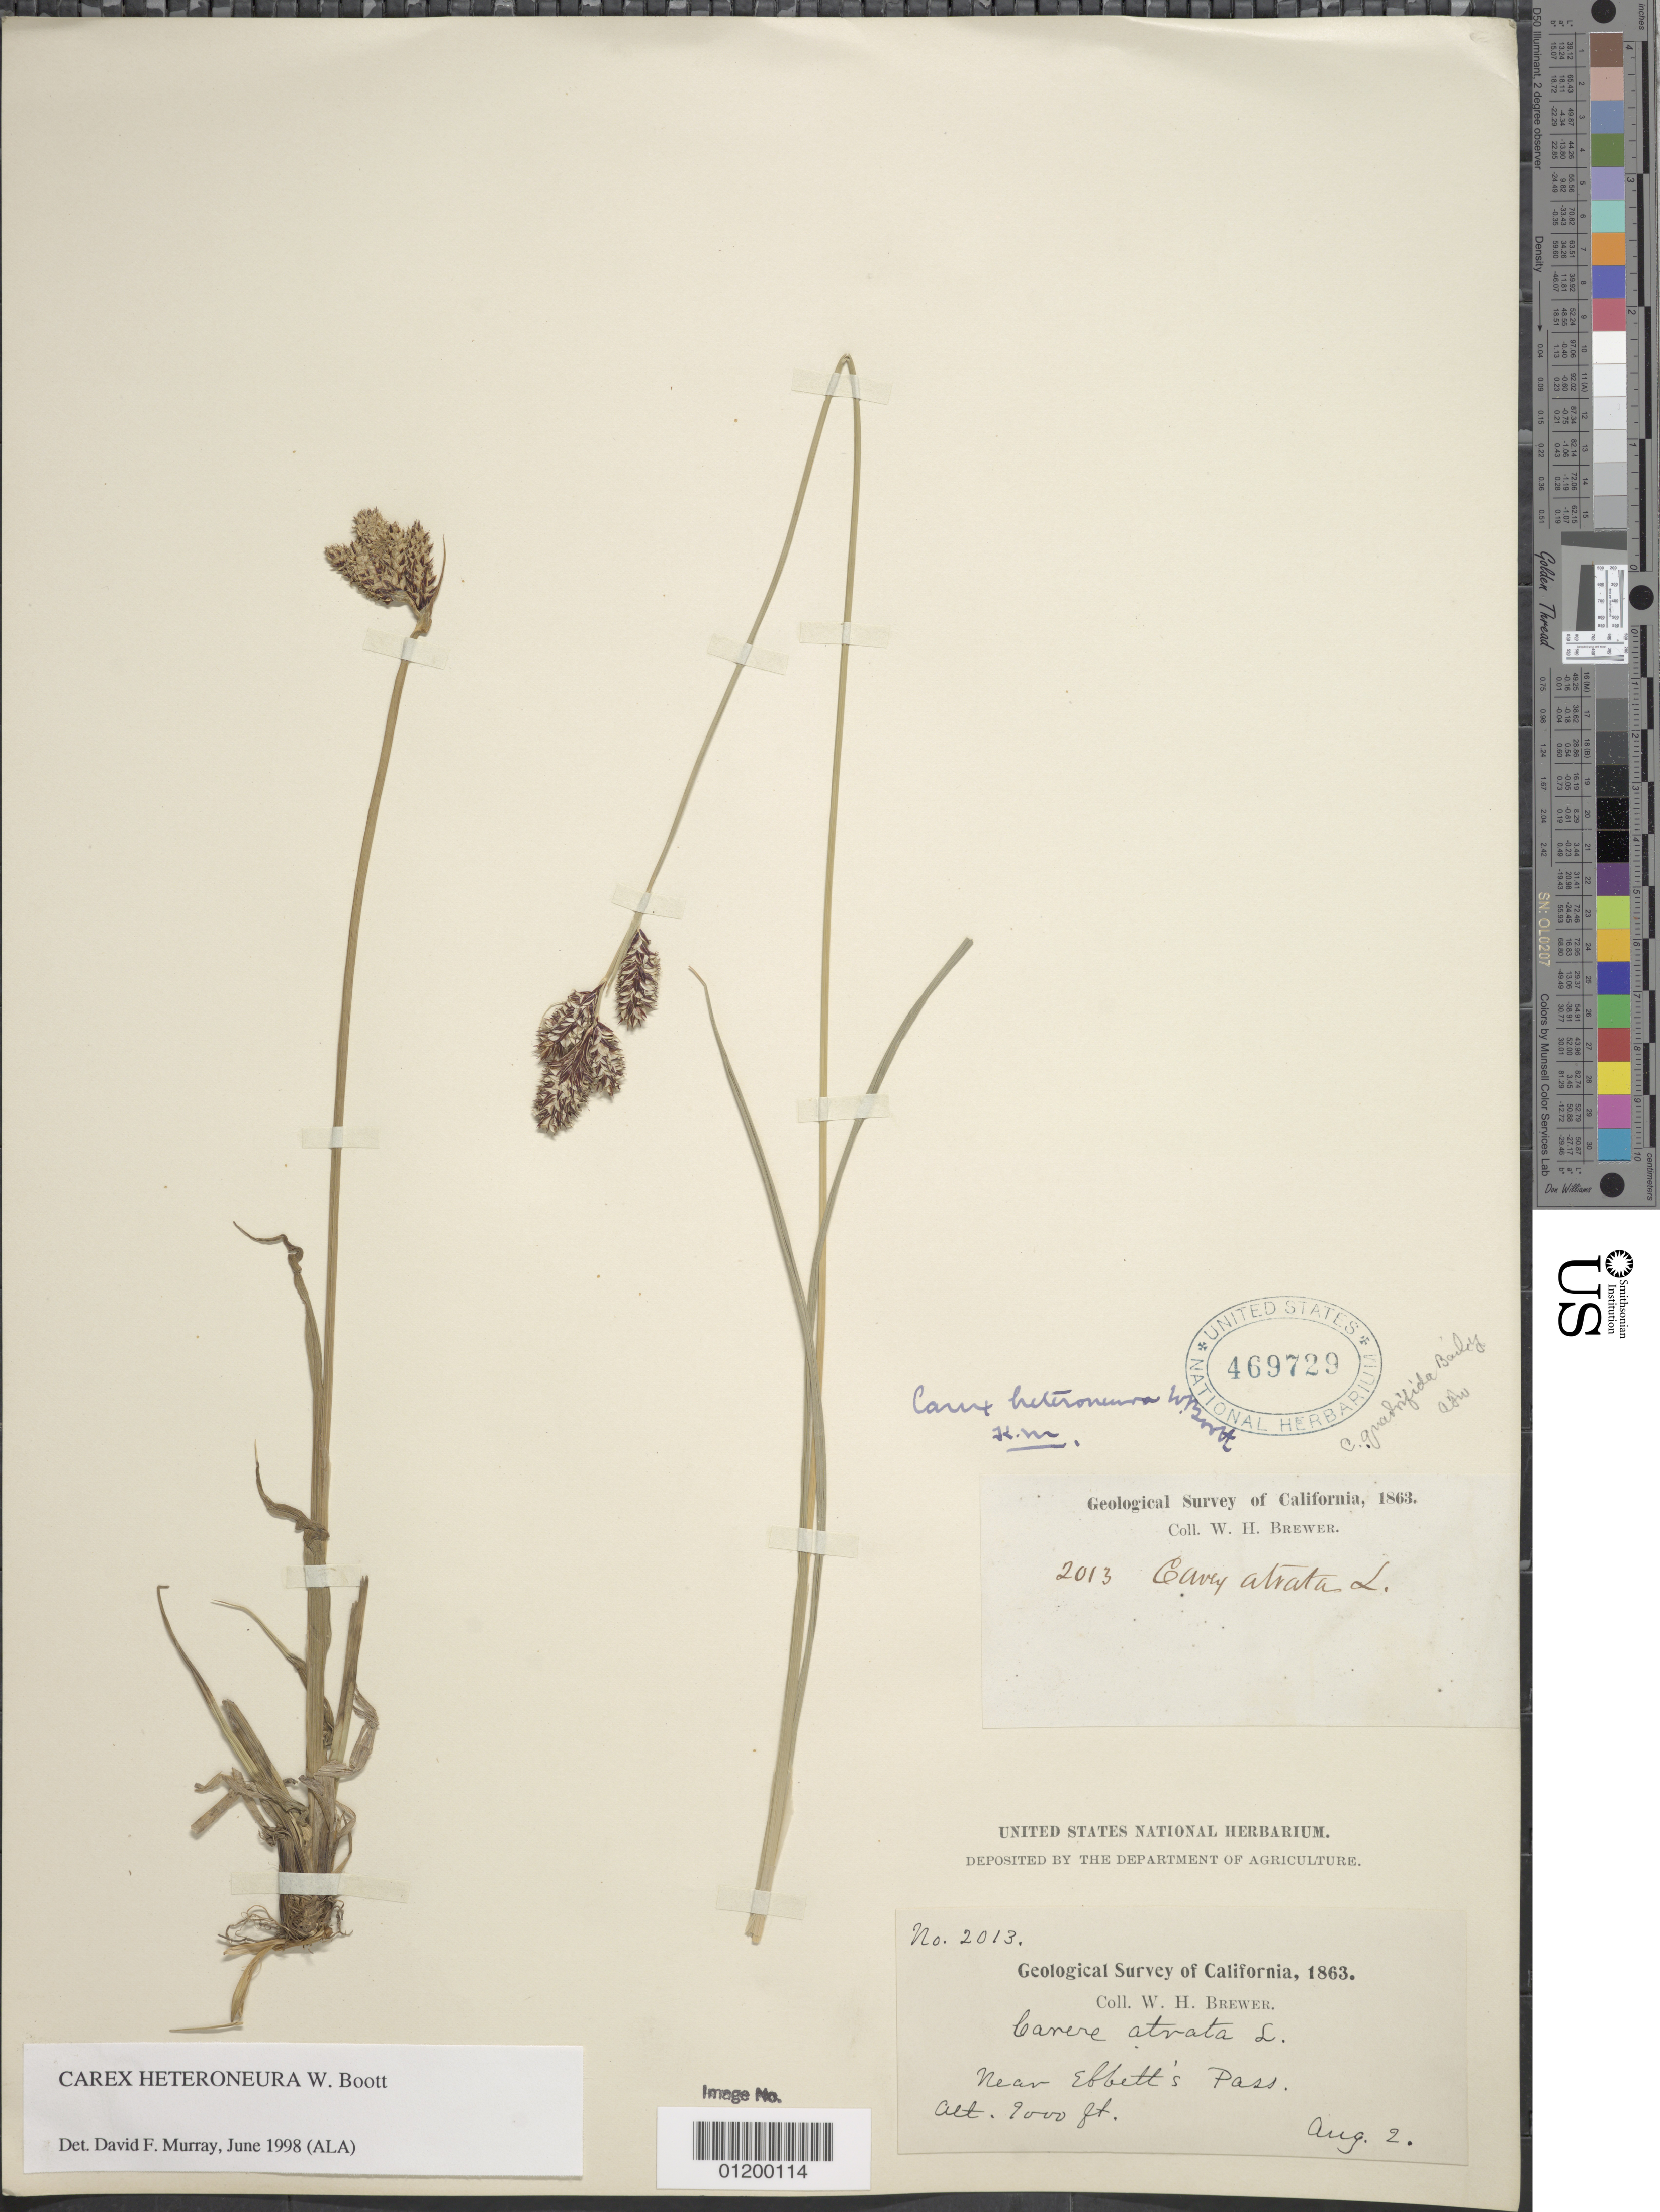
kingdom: Plantae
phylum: Tracheophyta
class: Liliopsida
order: Poales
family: Cyperaceae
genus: Carex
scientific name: Carex heteroneura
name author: S. Watson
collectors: W. H. Brewer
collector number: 2013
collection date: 1863-08-02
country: United States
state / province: California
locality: Near Ebbett's Pass.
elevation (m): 2743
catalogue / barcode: US 469729